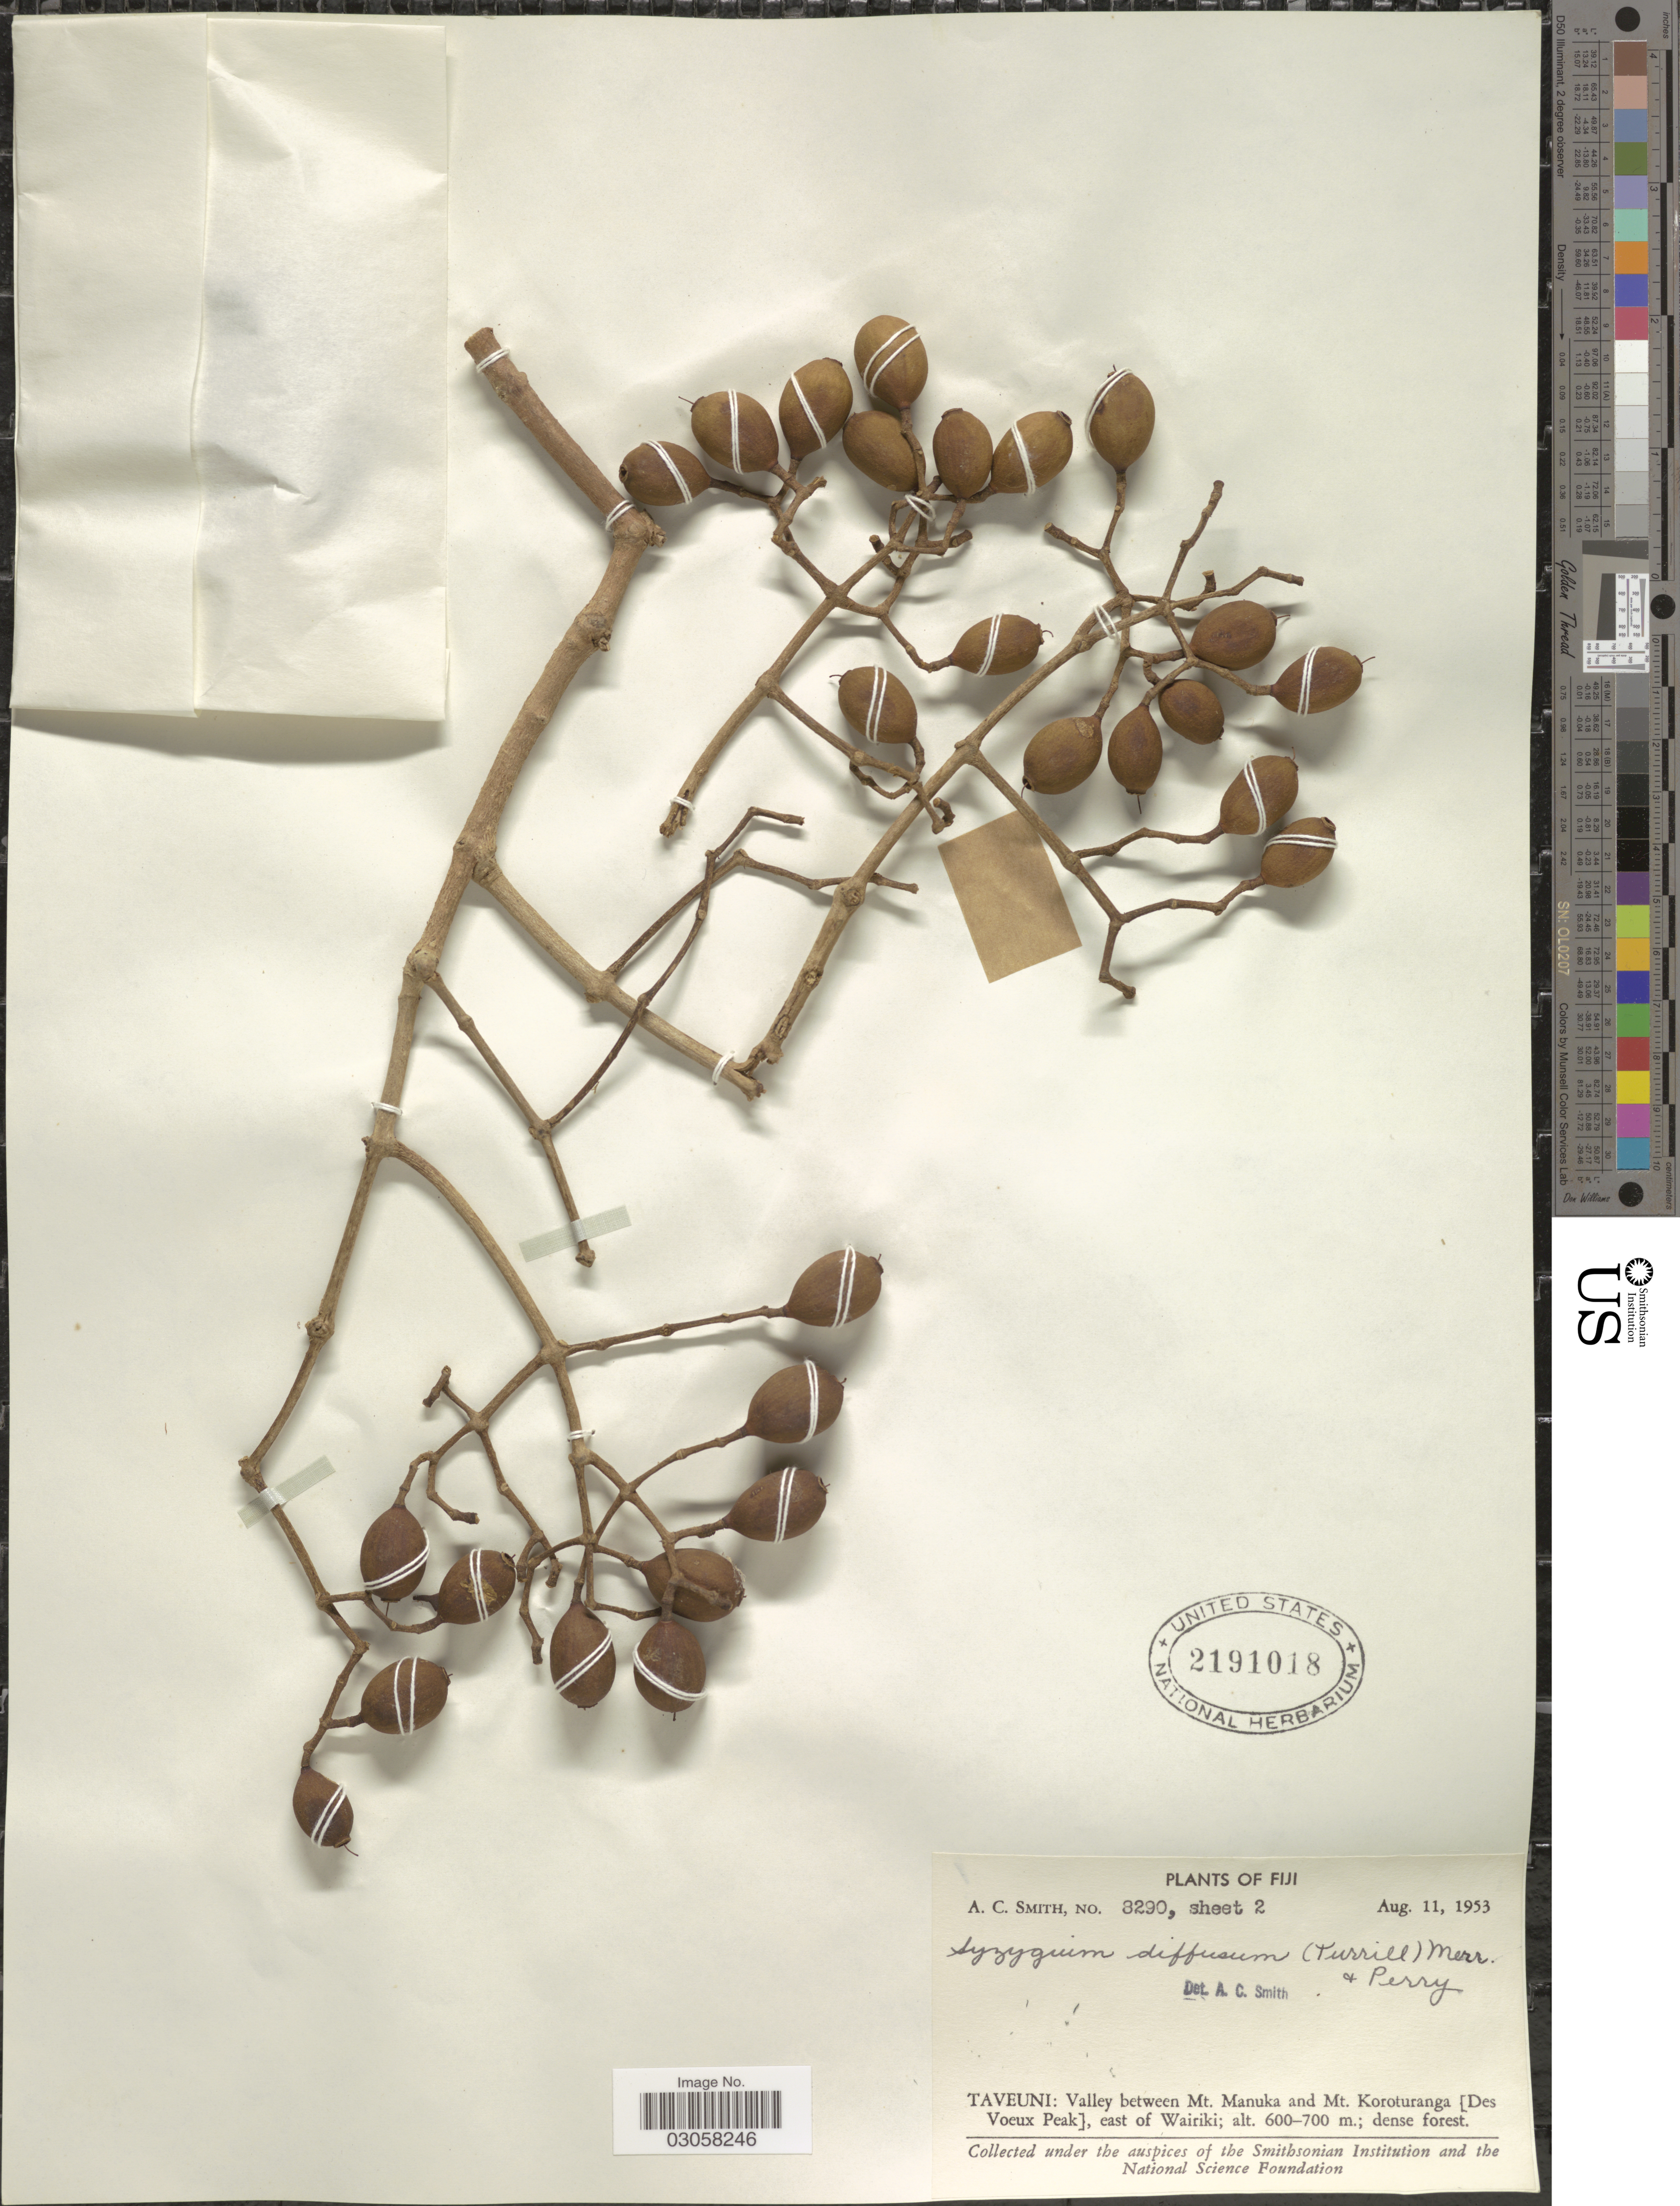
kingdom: Plantae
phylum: Tracheophyta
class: Magnoliopsida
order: Myrtales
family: Myrtaceae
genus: Syzygium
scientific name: Syzygium diffusum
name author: (Turill) Merr. & L.M. Perry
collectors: A. C. Smith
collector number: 8290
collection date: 1953-08-11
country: Fiji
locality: Taveuni: Valley between Mt. Manuka and Mt. Koroturanga [Des Voeux Peak], east of Wairiki.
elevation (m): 600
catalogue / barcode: US 2191018